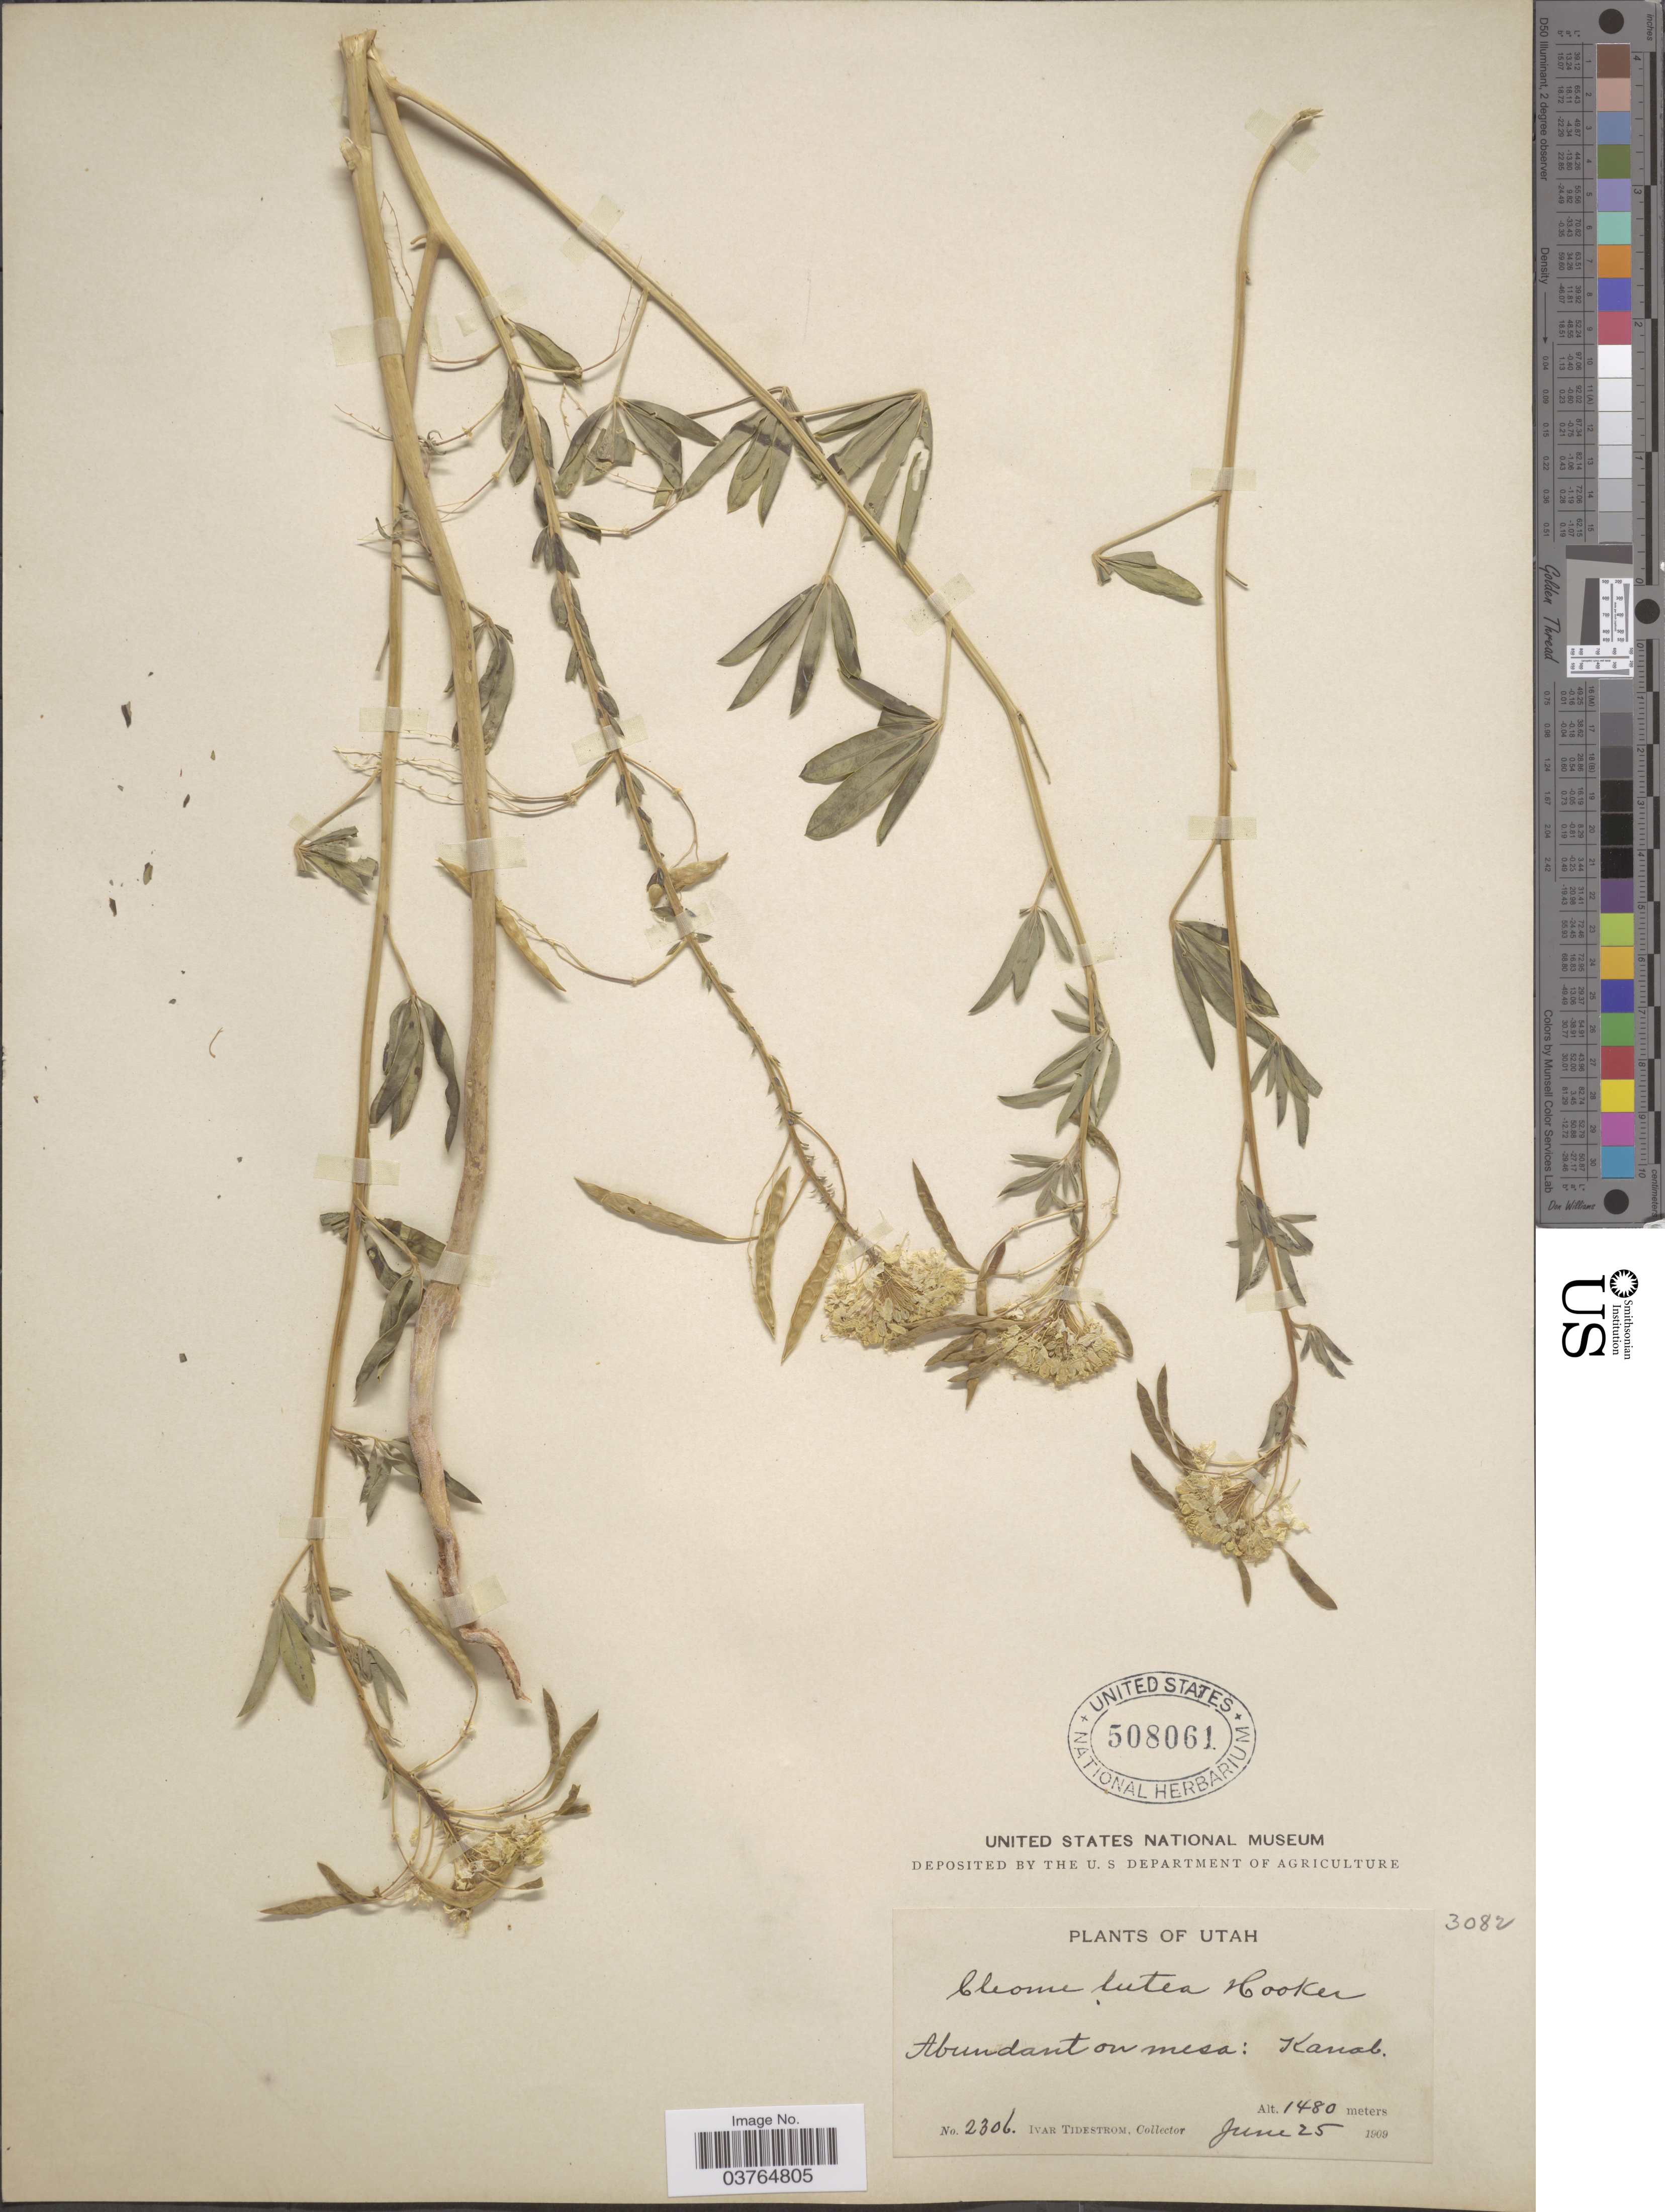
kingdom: Plantae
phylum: Tracheophyta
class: Magnoliopsida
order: Brassicales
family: Cleomaceae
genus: Cleomella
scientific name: Cleomella lutea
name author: (Hook.) Roalson & J.C. Hall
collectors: I. F. Tidestrom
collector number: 2306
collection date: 1909-06-25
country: United States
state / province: Utah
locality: Abundant on mesa: Kanab.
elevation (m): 1480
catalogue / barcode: US 508061